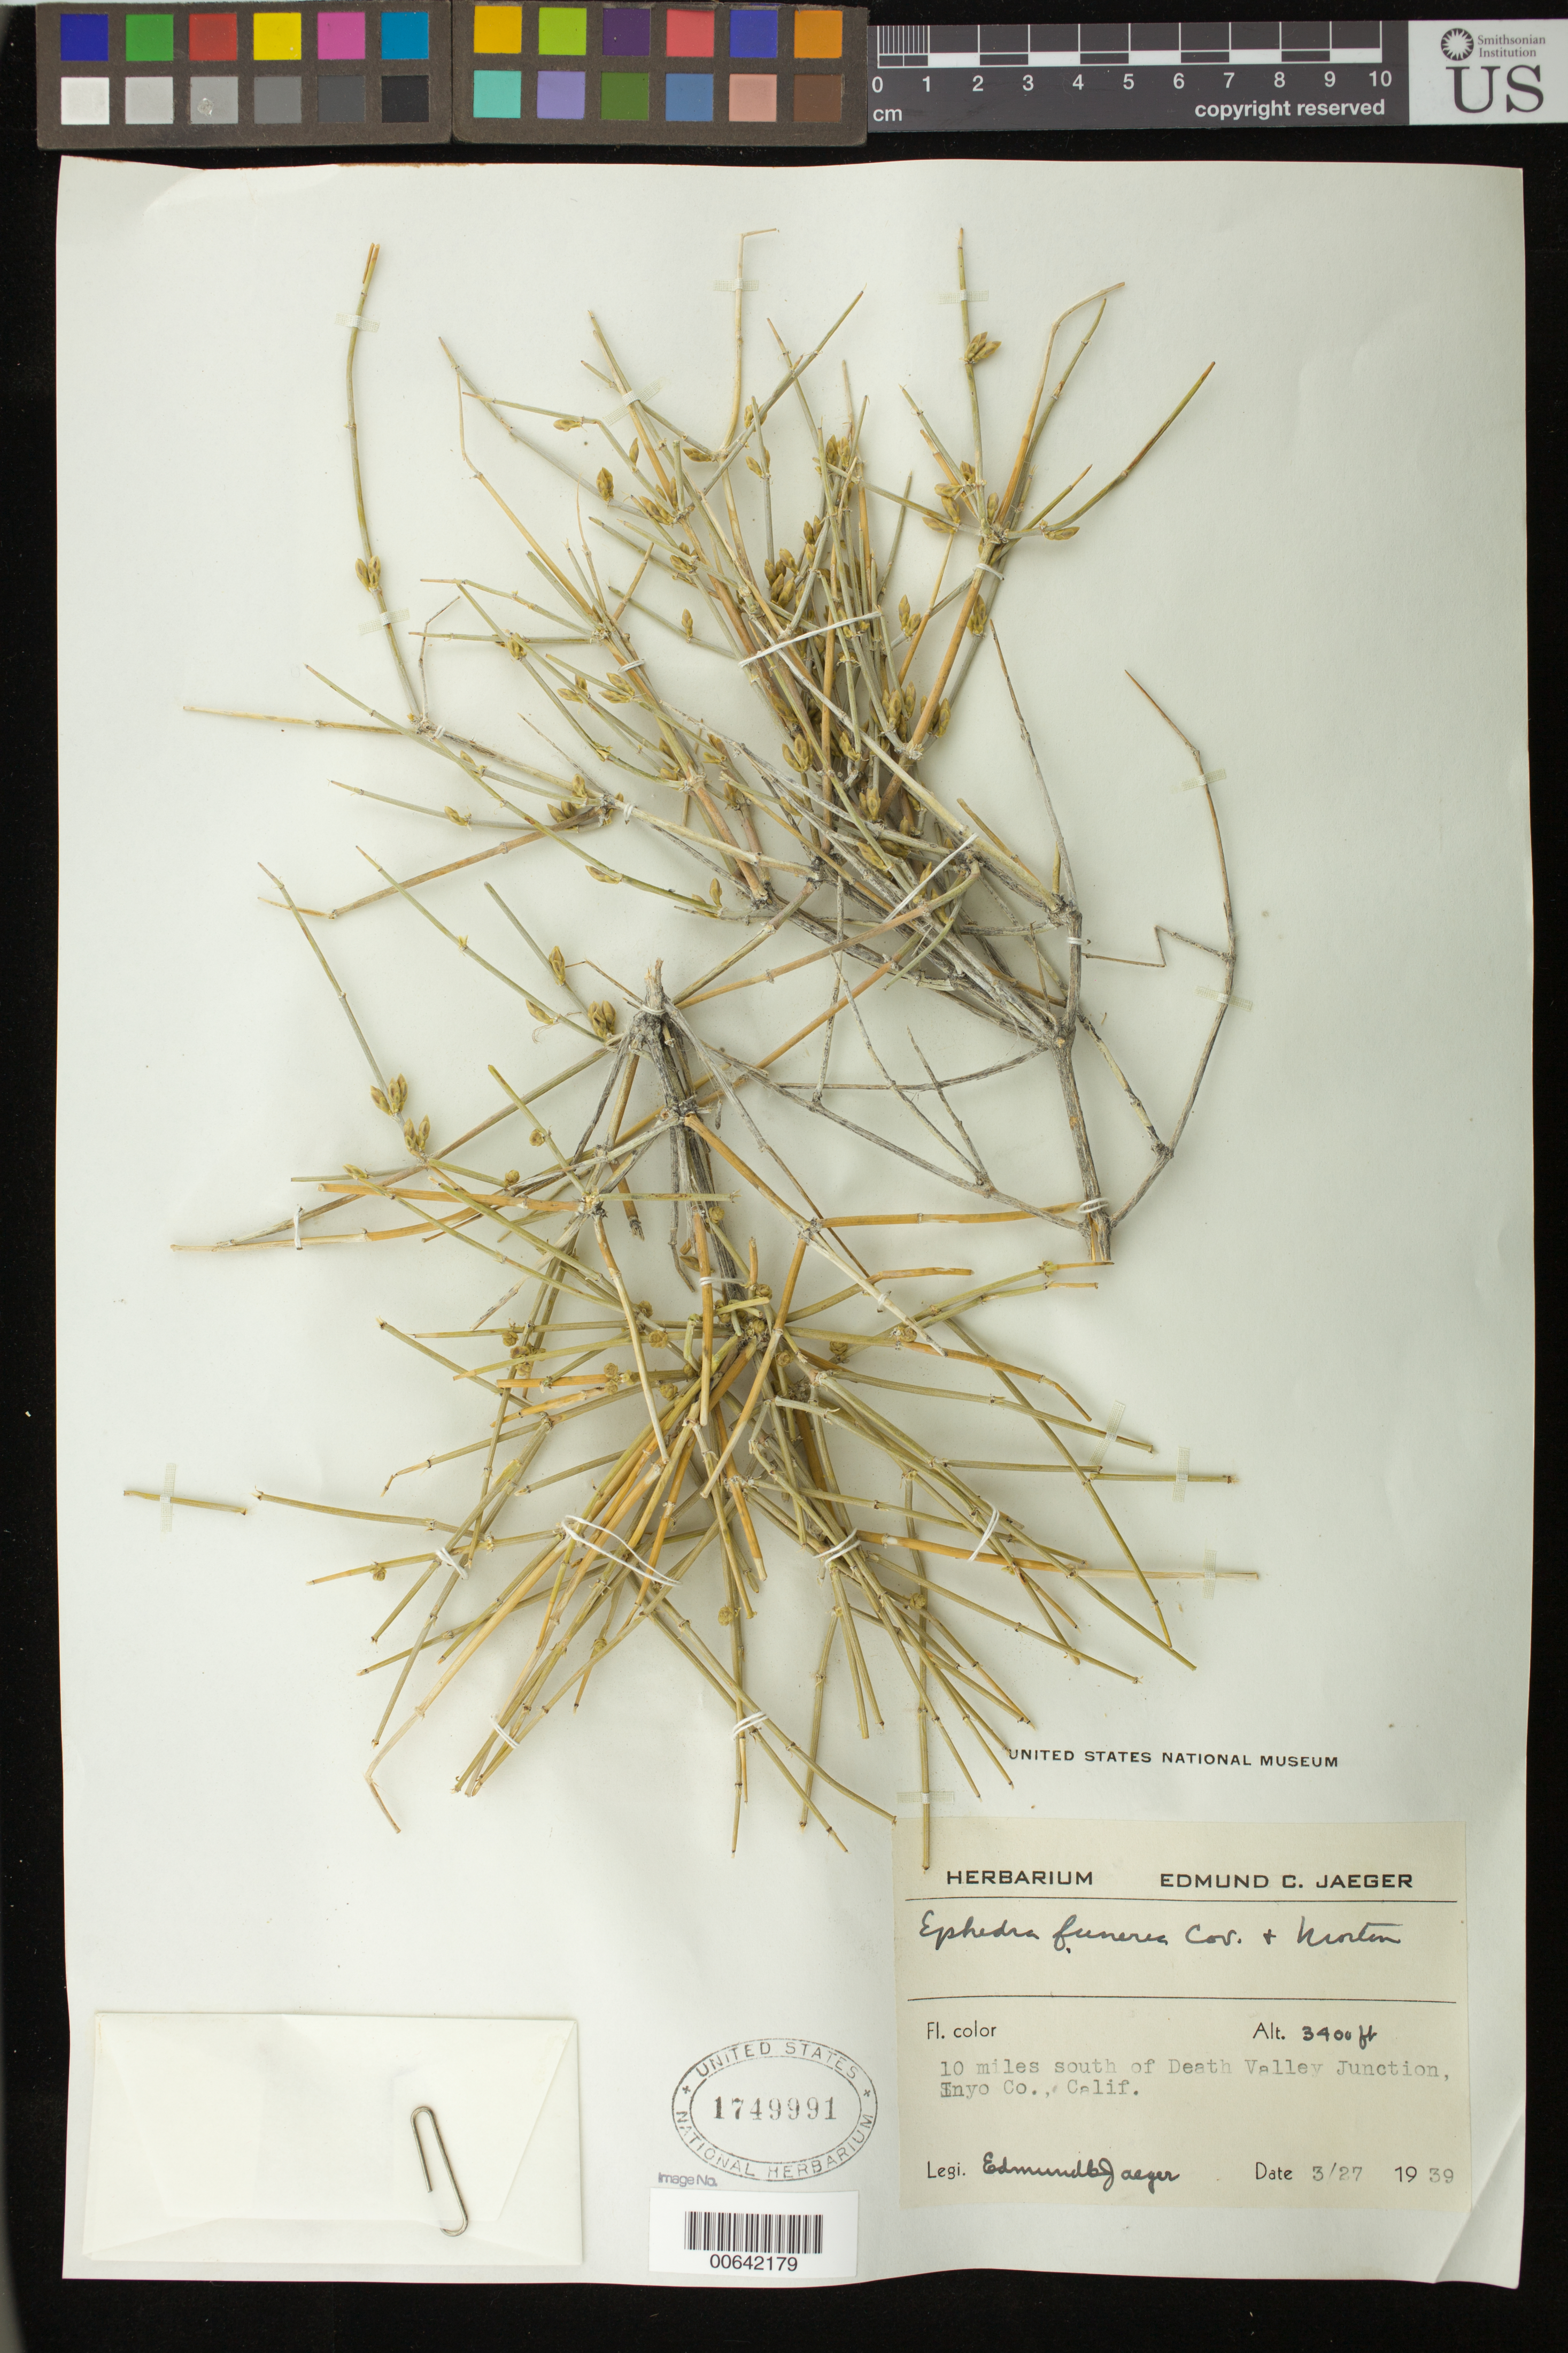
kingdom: Plantae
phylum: Tracheophyta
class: Gnetopsida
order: Ephedrales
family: Ephedraceae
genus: Ephedra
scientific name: Ephedra funerea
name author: Coville & C.V. Morton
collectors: E. Jaeger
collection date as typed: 27 Mar 1939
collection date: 1939-03-27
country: United States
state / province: California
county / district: Inyo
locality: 10 miles South of Death Valley Junction.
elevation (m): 1036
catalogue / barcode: US 1749991